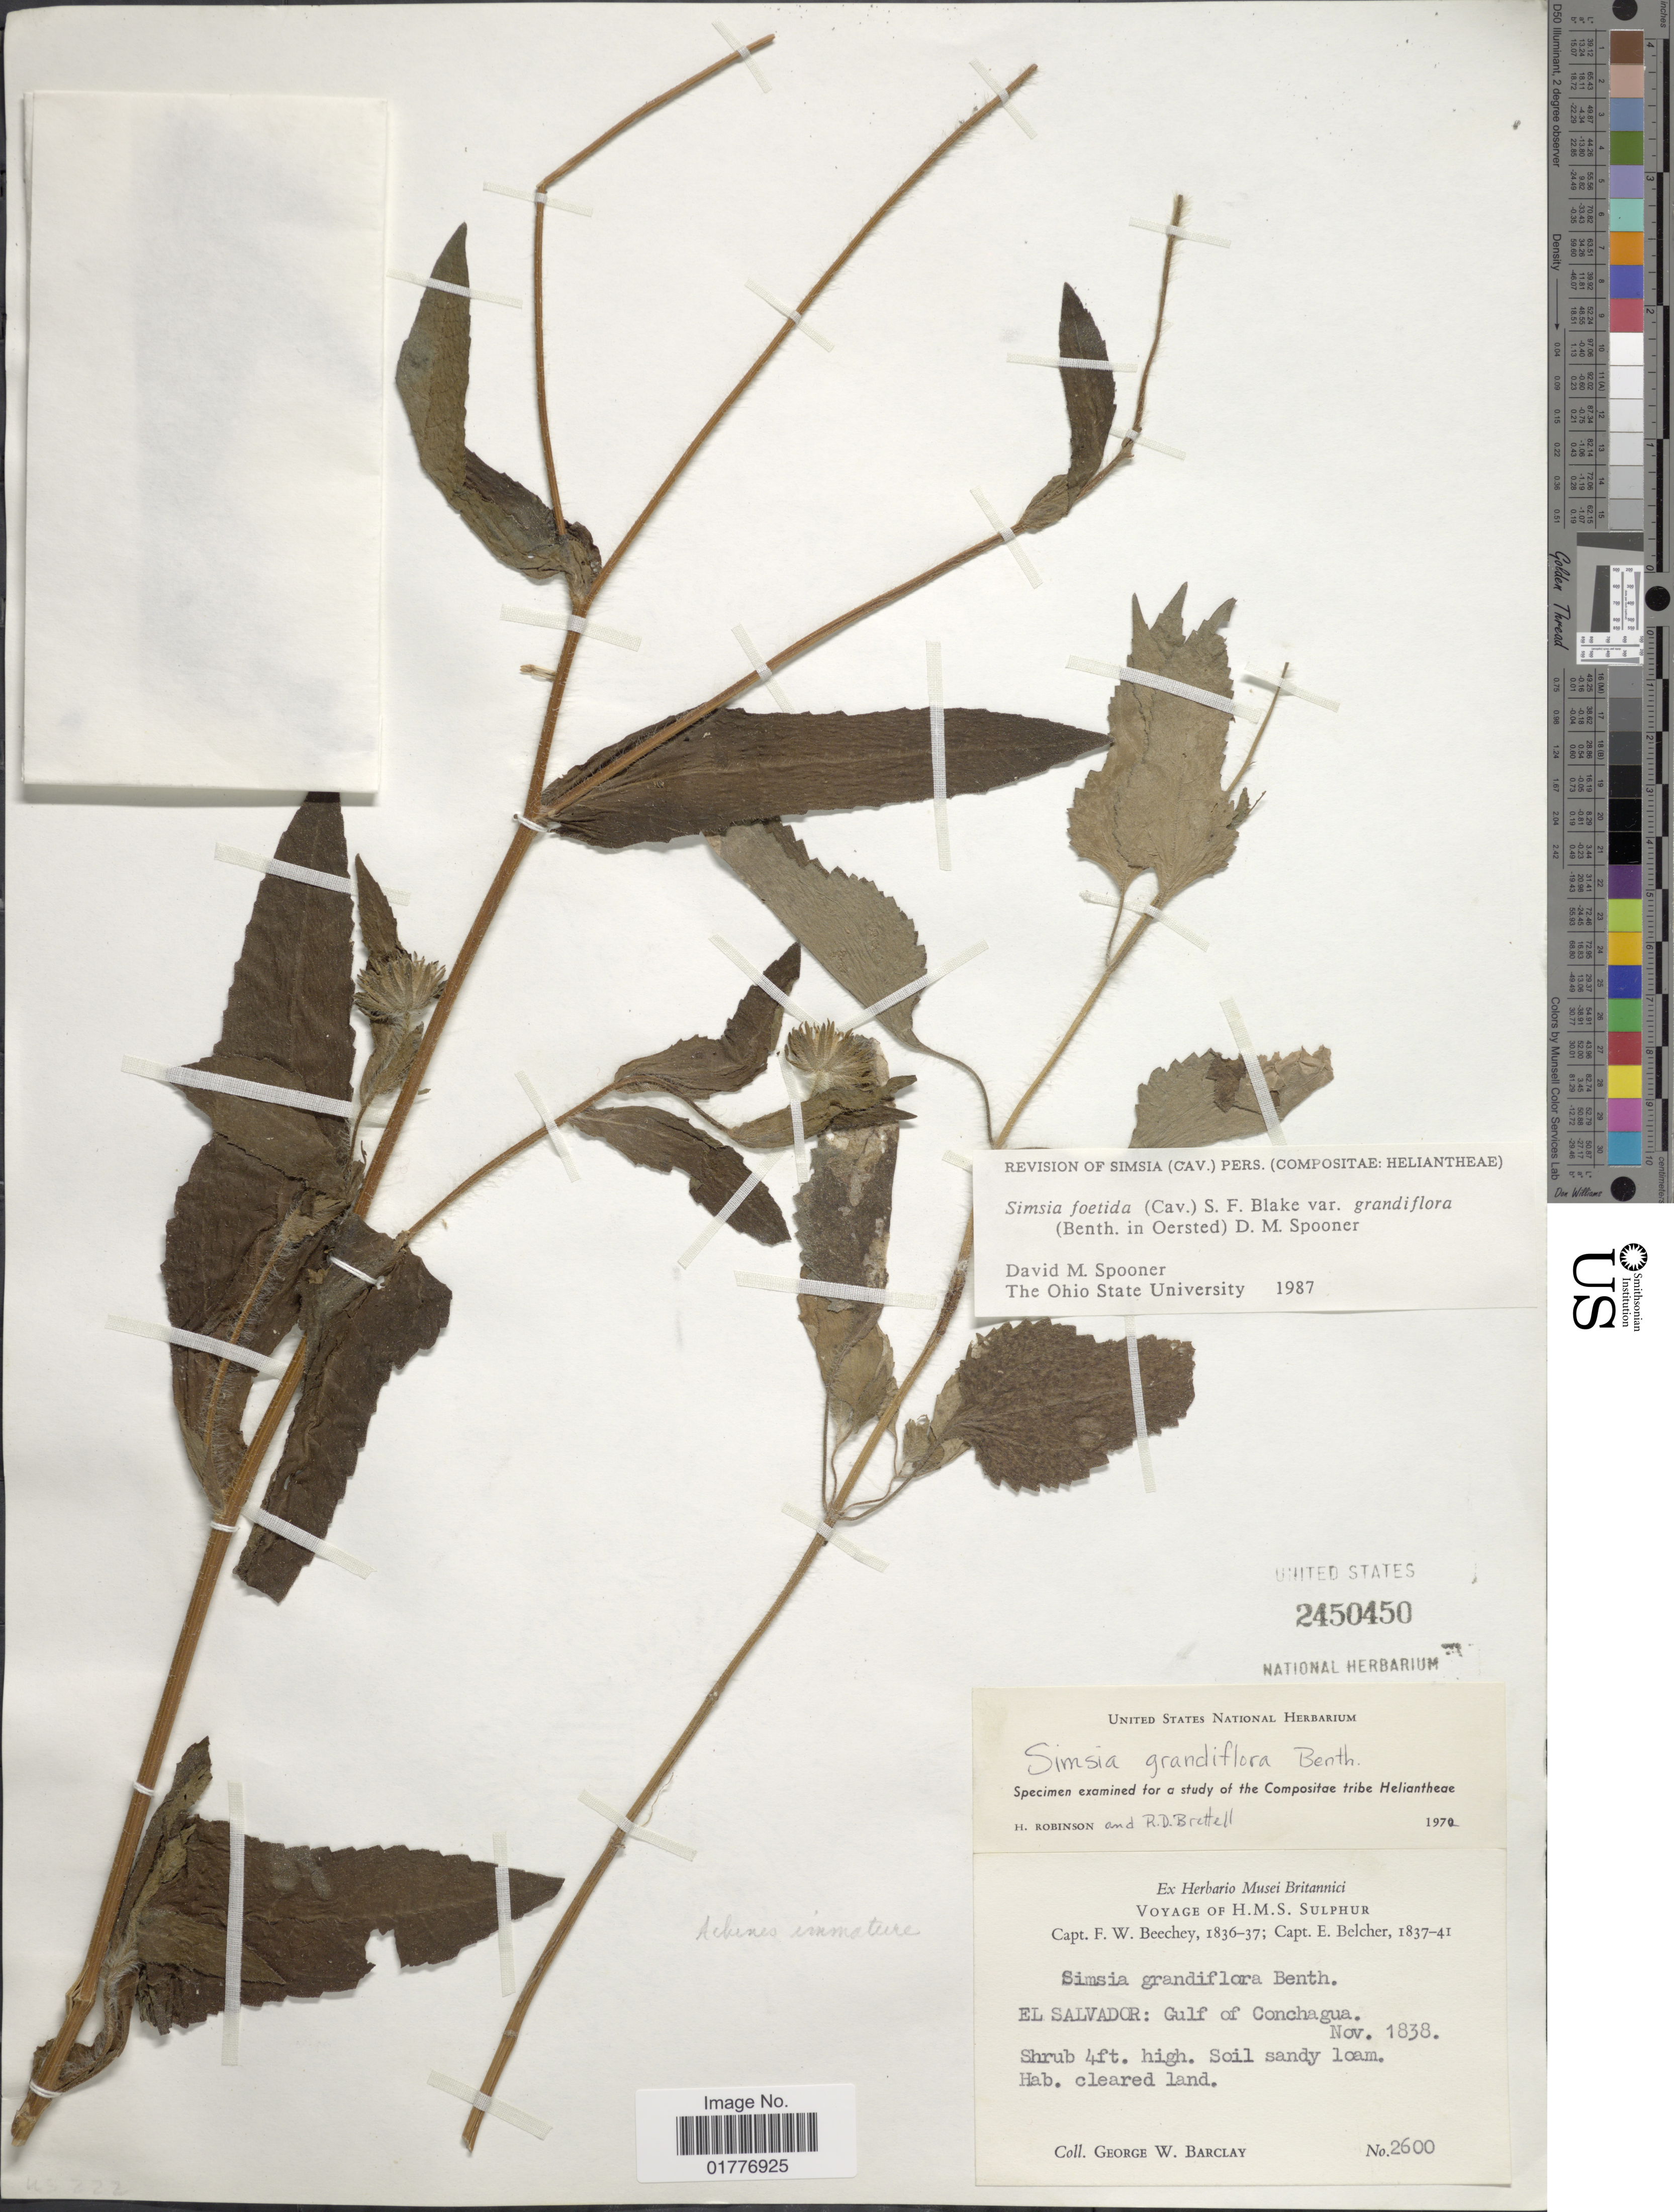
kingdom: Plantae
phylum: Tracheophyta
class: Magnoliopsida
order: Asterales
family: Asteraceae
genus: Simsia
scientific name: Simsia foetida var. grandiflora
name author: (Benth.) D.M. Spooner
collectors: G. W. Barclay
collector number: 2600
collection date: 1838-11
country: El Salvador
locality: El Salvador: Gulf of Conchagua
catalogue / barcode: US 2450450